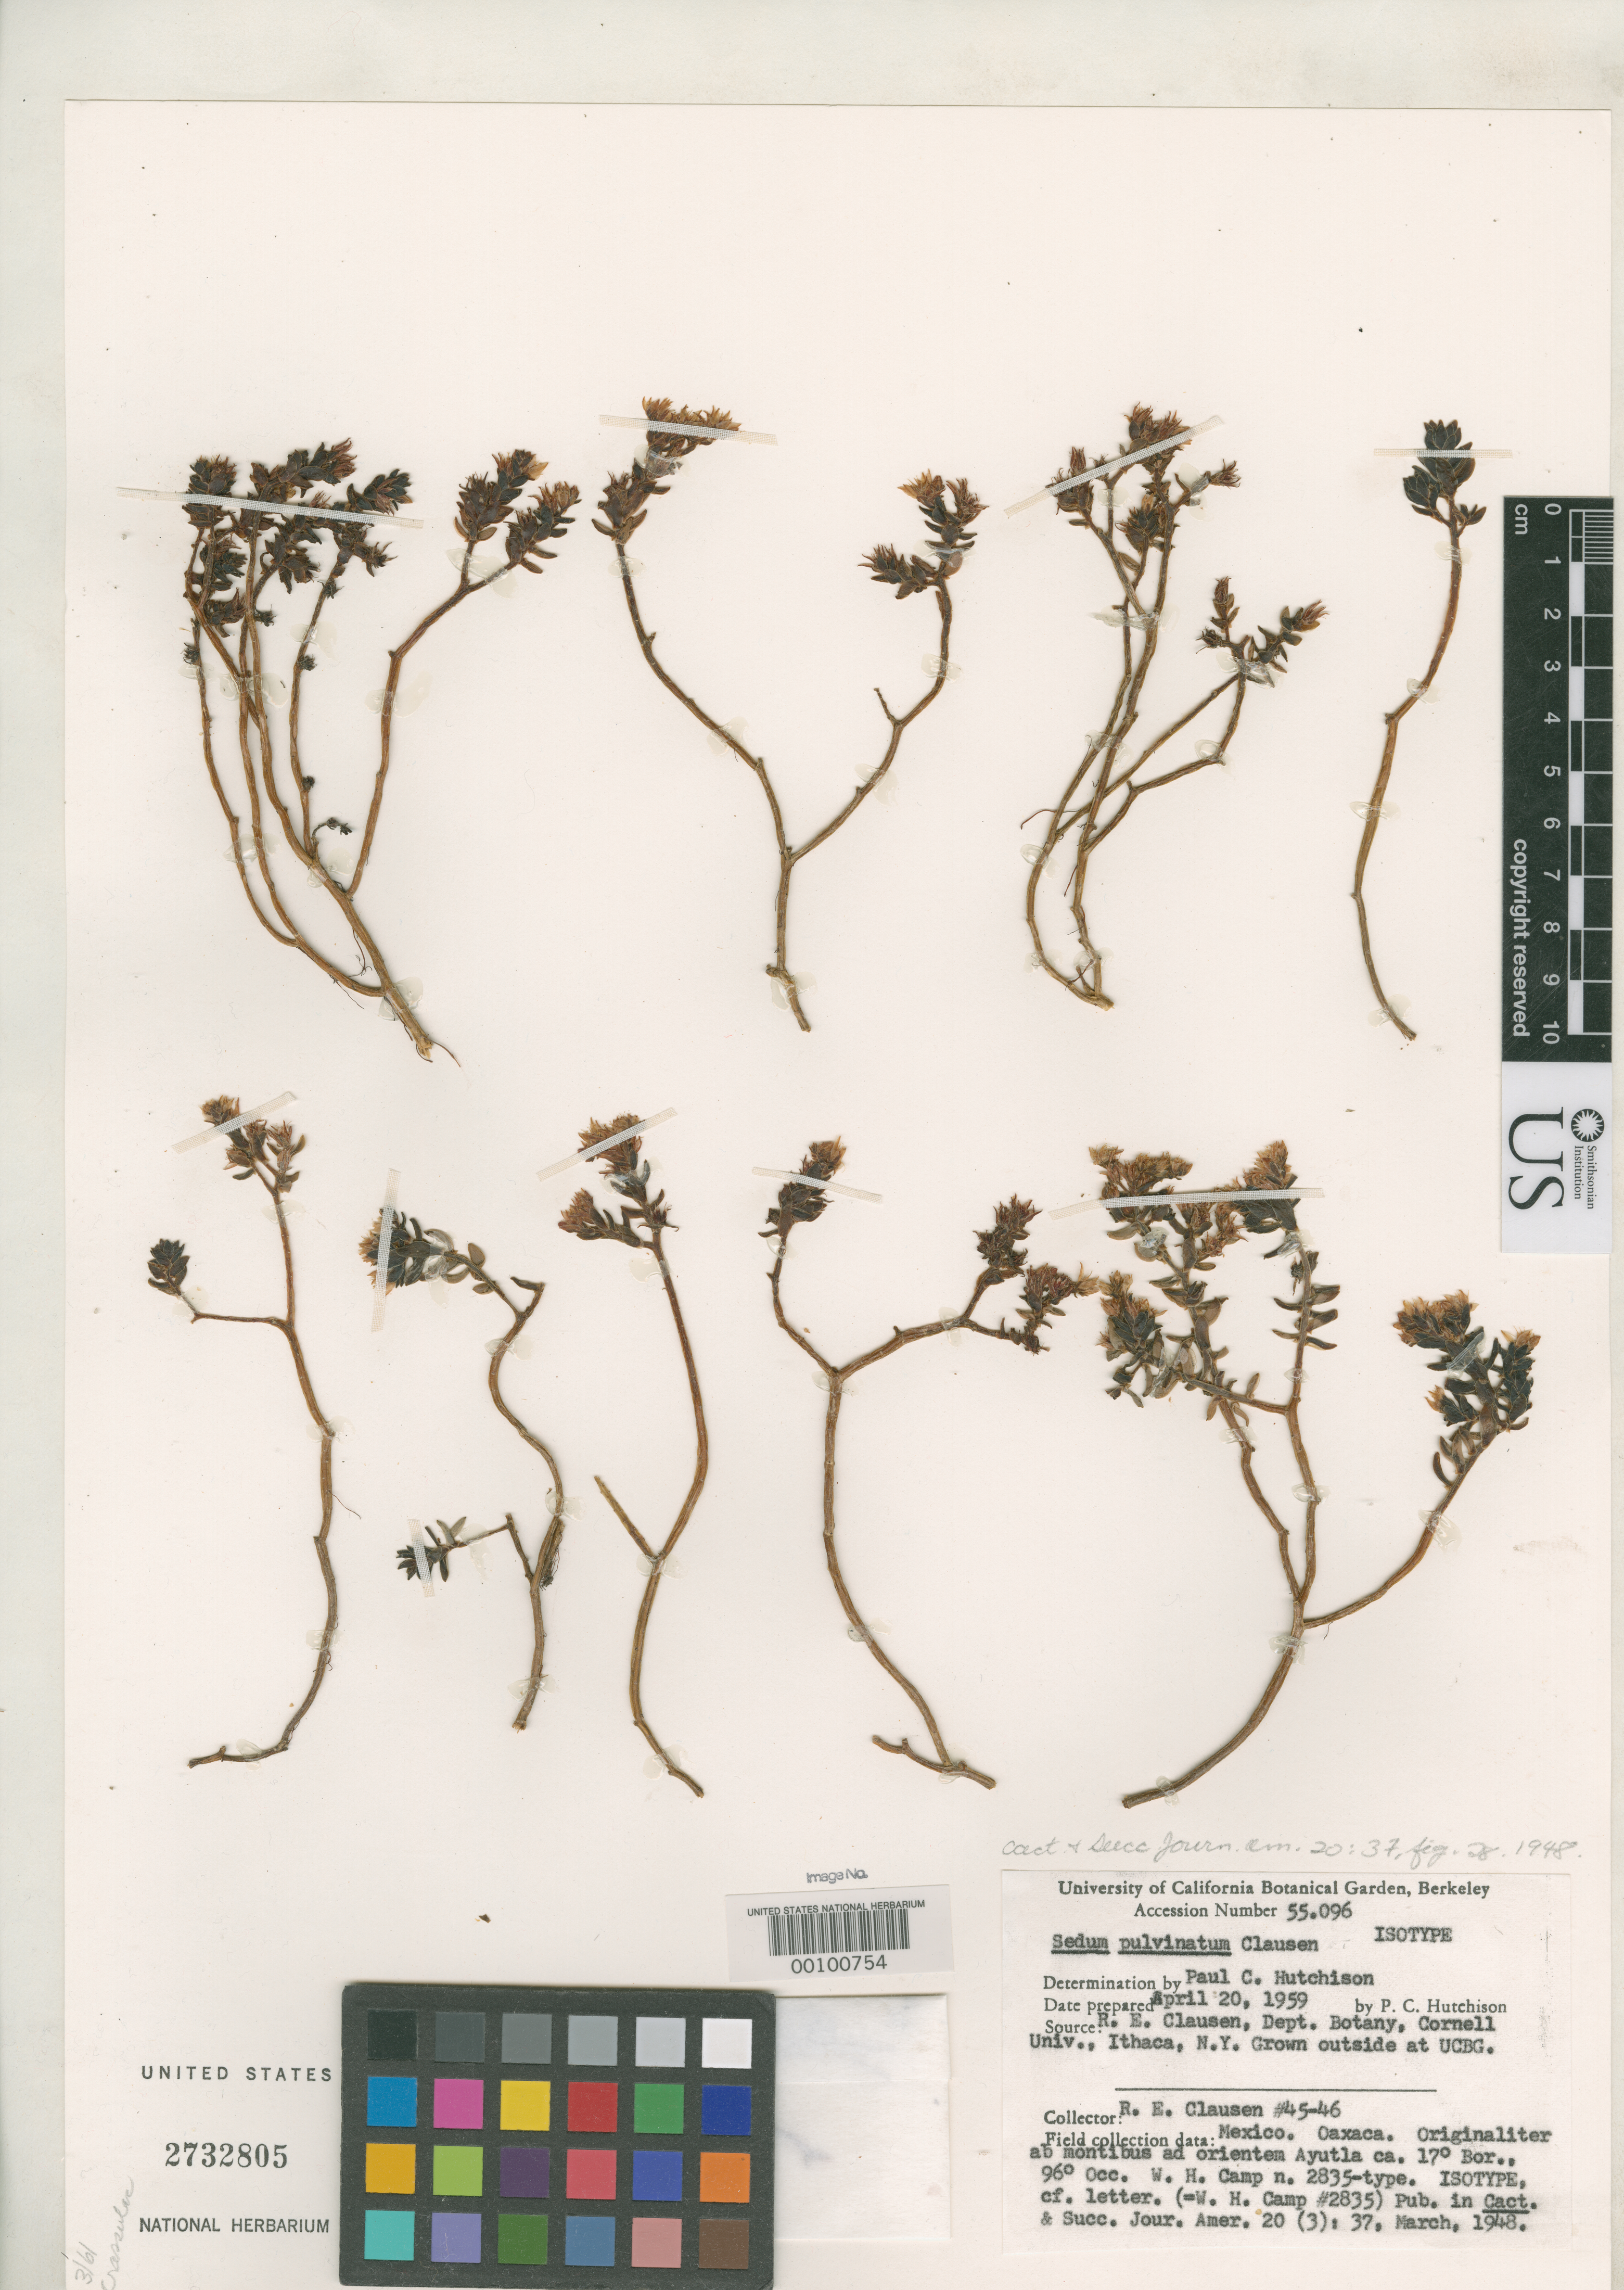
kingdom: Plantae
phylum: Tracheophyta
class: Magnoliopsida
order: Saxifragales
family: Crassulaceae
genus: Sedum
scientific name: Sedum pulvinatum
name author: R.T. Clausen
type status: Isotype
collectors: R. T. Clausen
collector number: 45-46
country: Mexico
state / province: Oaxaca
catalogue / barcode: US 2732805